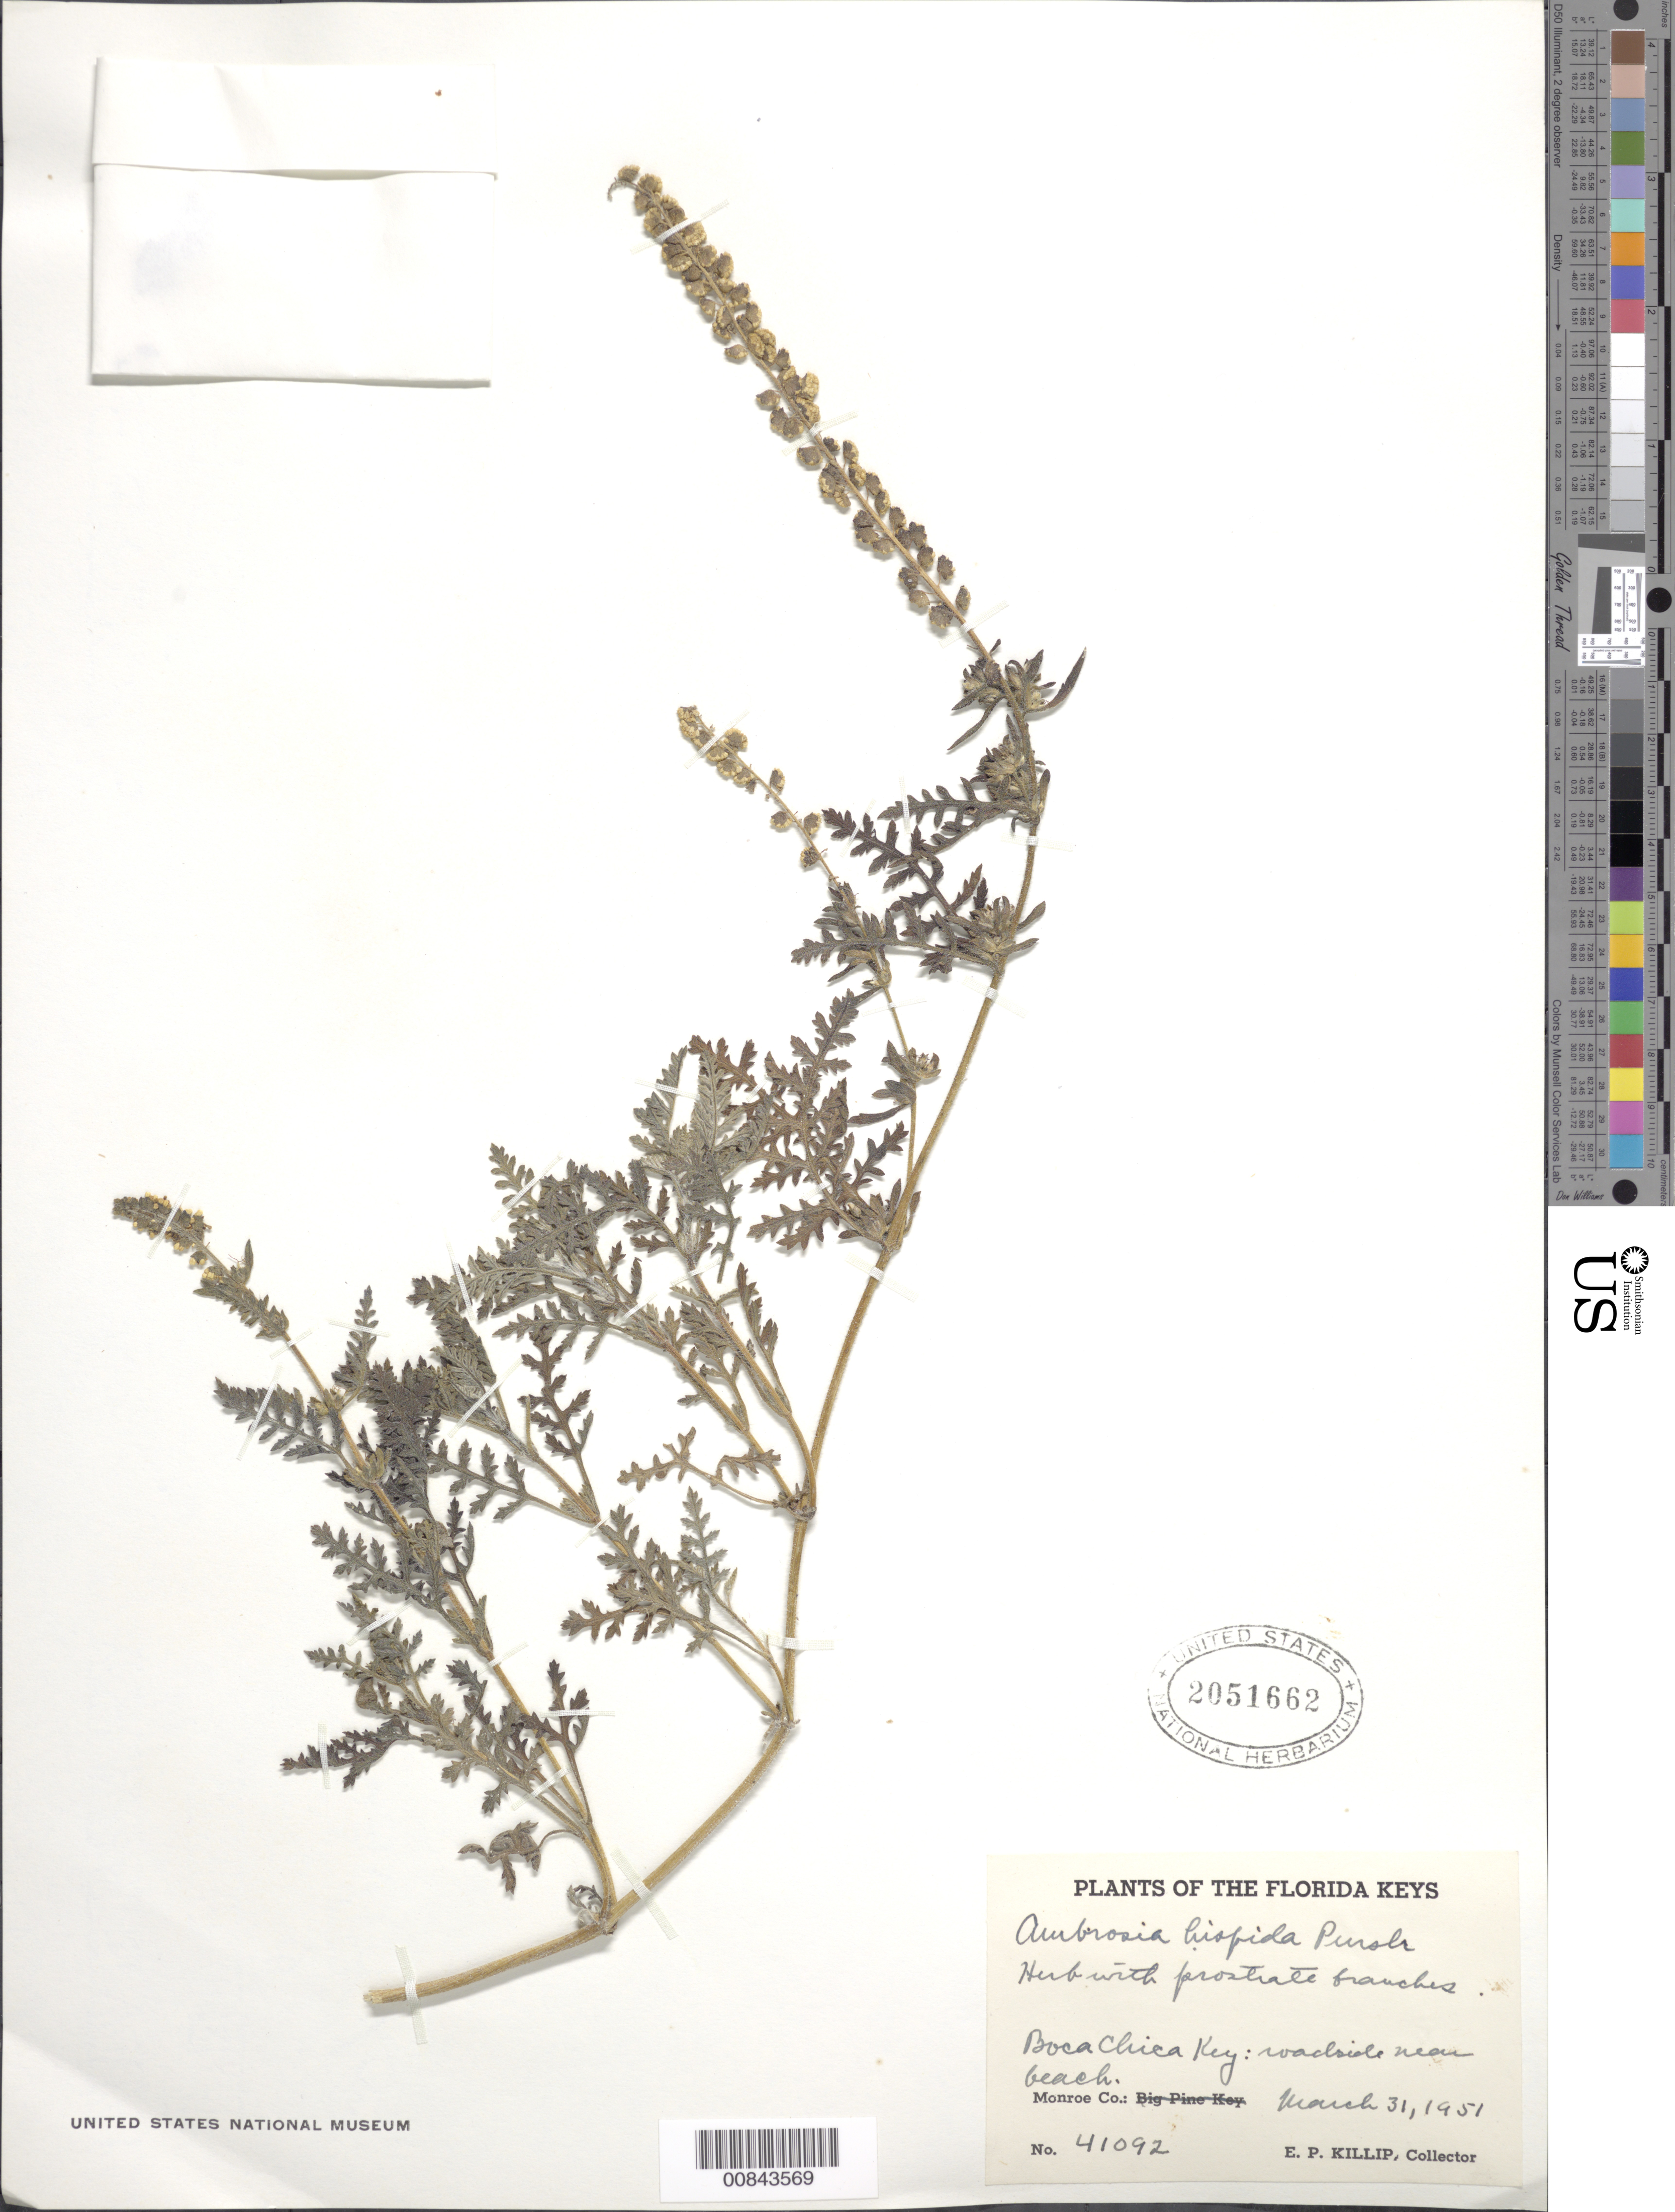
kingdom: Plantae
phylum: Tracheophyta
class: Magnoliopsida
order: Asterales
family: Asteraceae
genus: Ambrosia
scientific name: Ambrosia hispida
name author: Pursh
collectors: E. P. Killip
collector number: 41092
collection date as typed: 31 Mar 1951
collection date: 1951-03-31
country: United States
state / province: Florida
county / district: Monroe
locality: Boca Chica Key.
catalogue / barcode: US 2051662